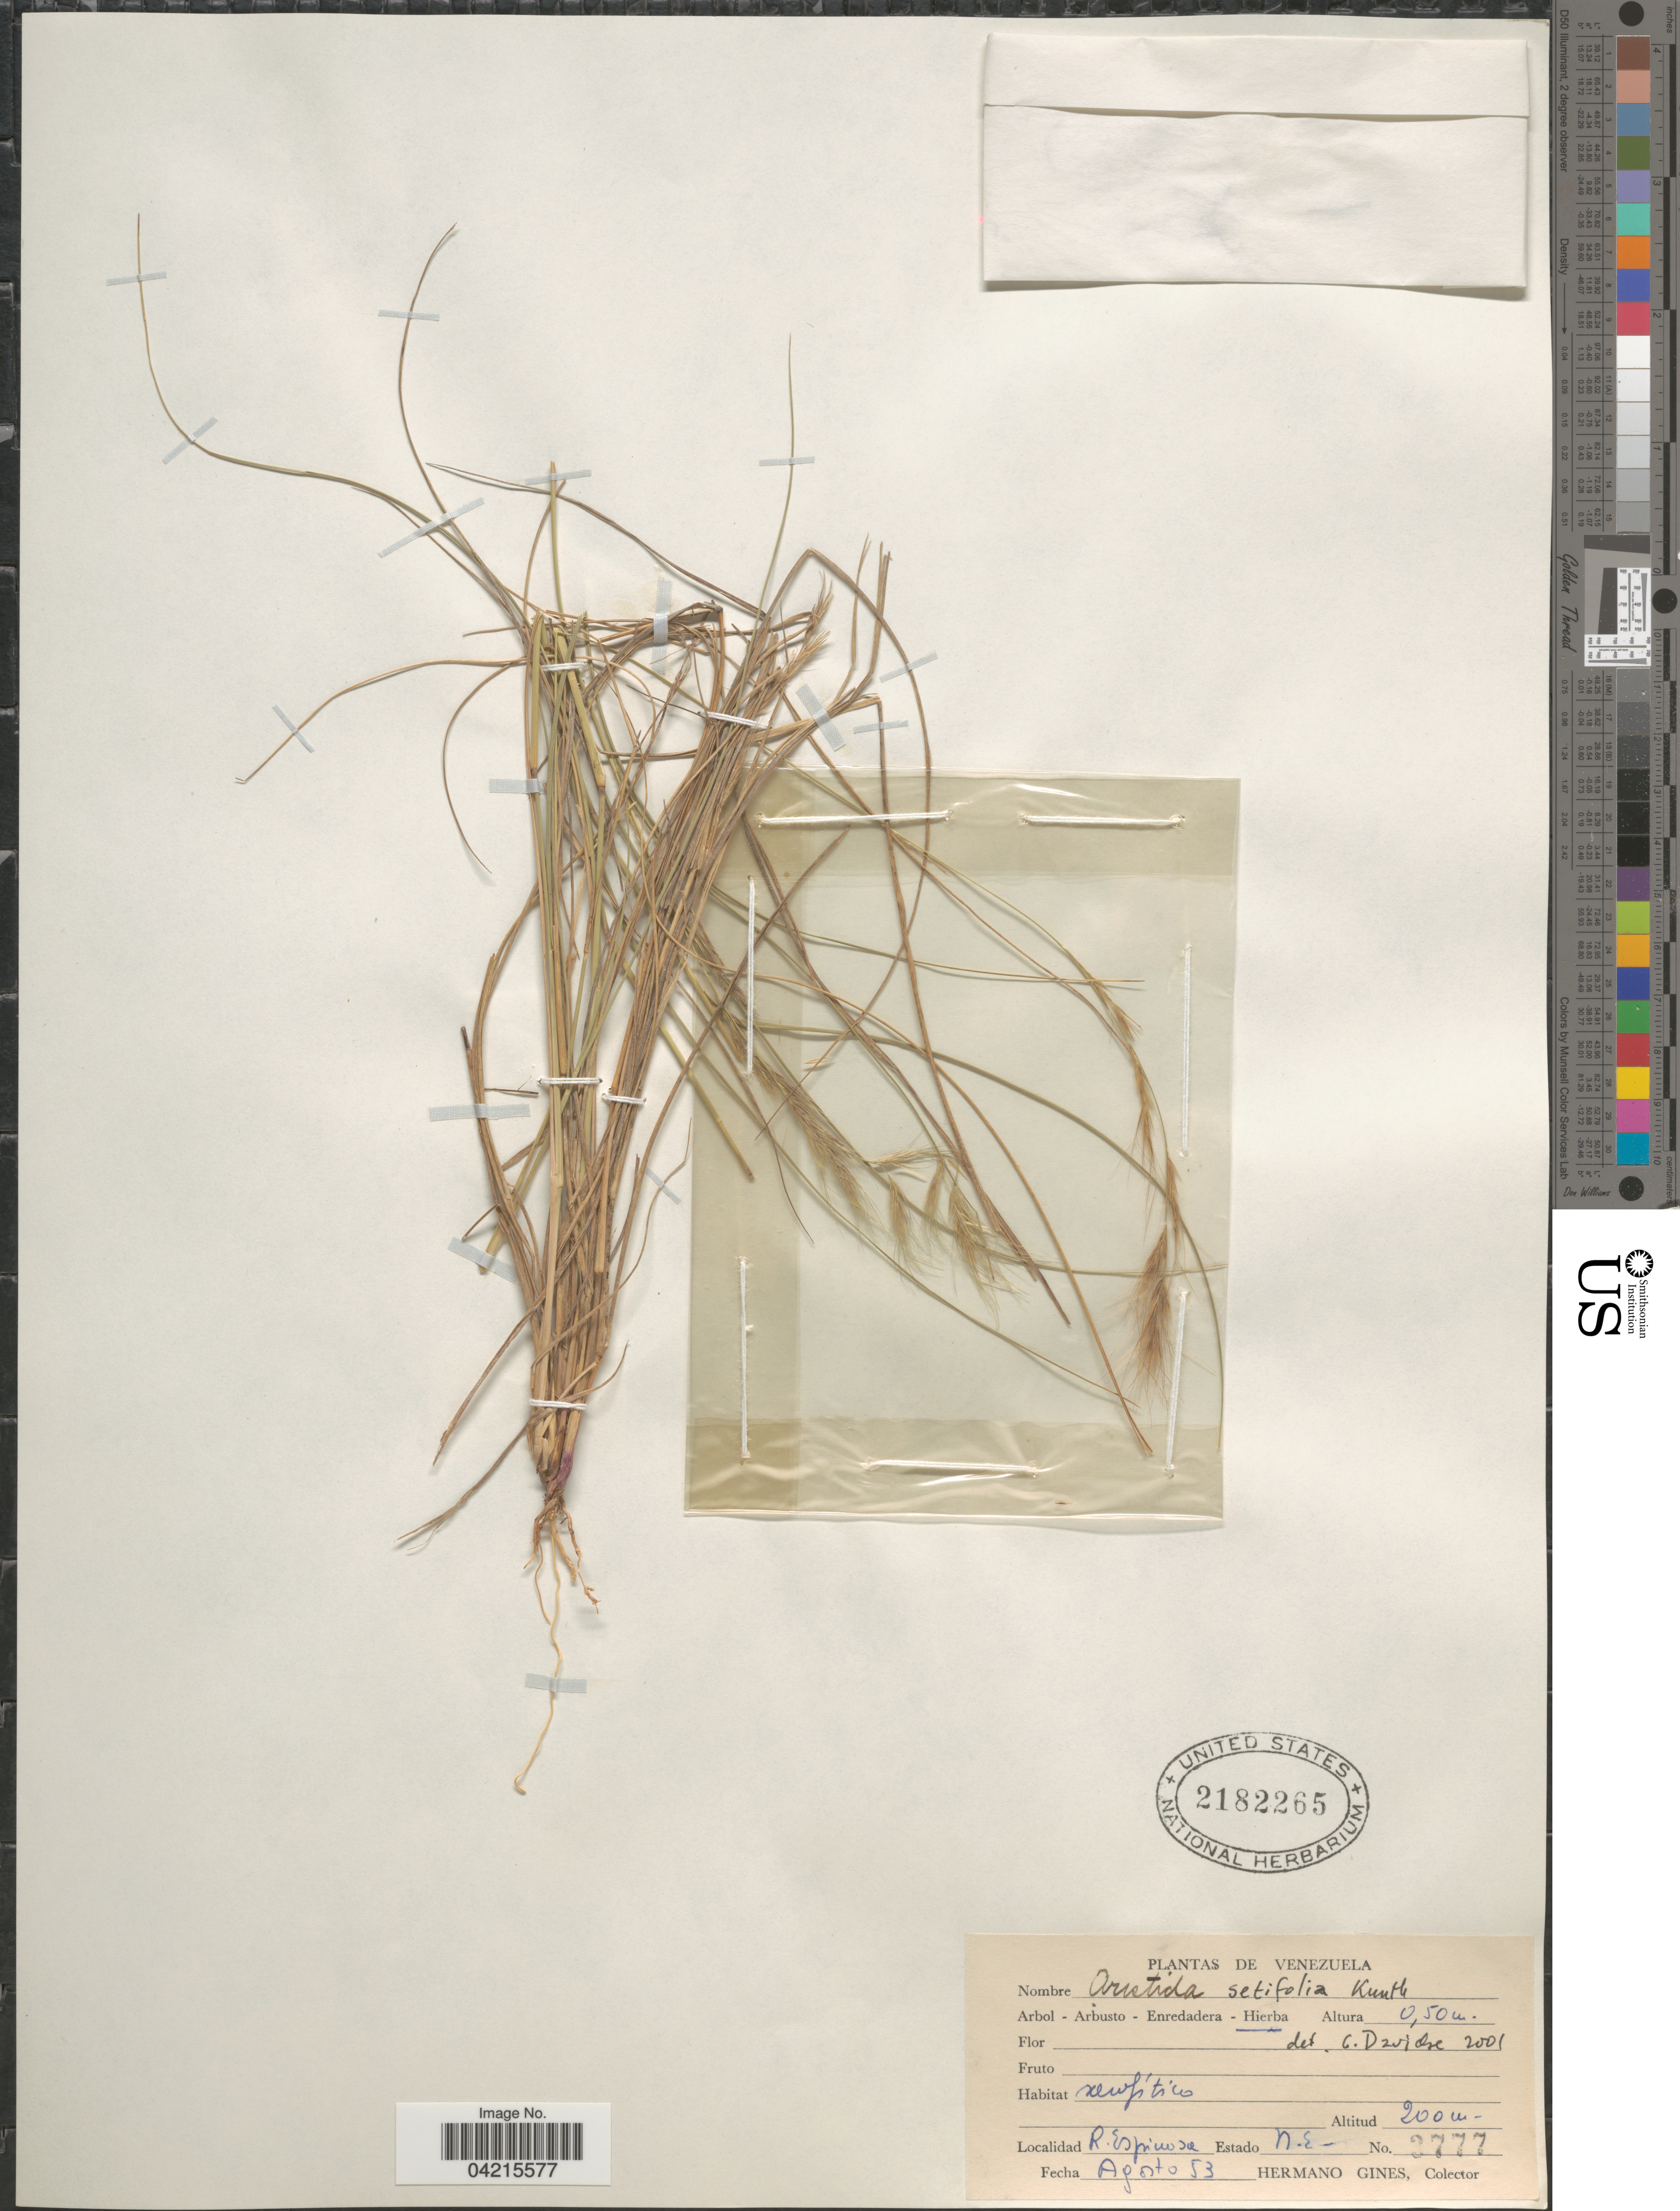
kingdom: Plantae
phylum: Tracheophyta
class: Liliopsida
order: Poales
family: Poaceae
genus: Aristida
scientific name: Aristida setifolia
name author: Kunth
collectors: Bro. Gines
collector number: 3777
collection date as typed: Transcribed d/m/y: /8/53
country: Venezuela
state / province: Nueva Esparta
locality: R. Espinosa. Estado N.E.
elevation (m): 200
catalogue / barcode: US 2182265